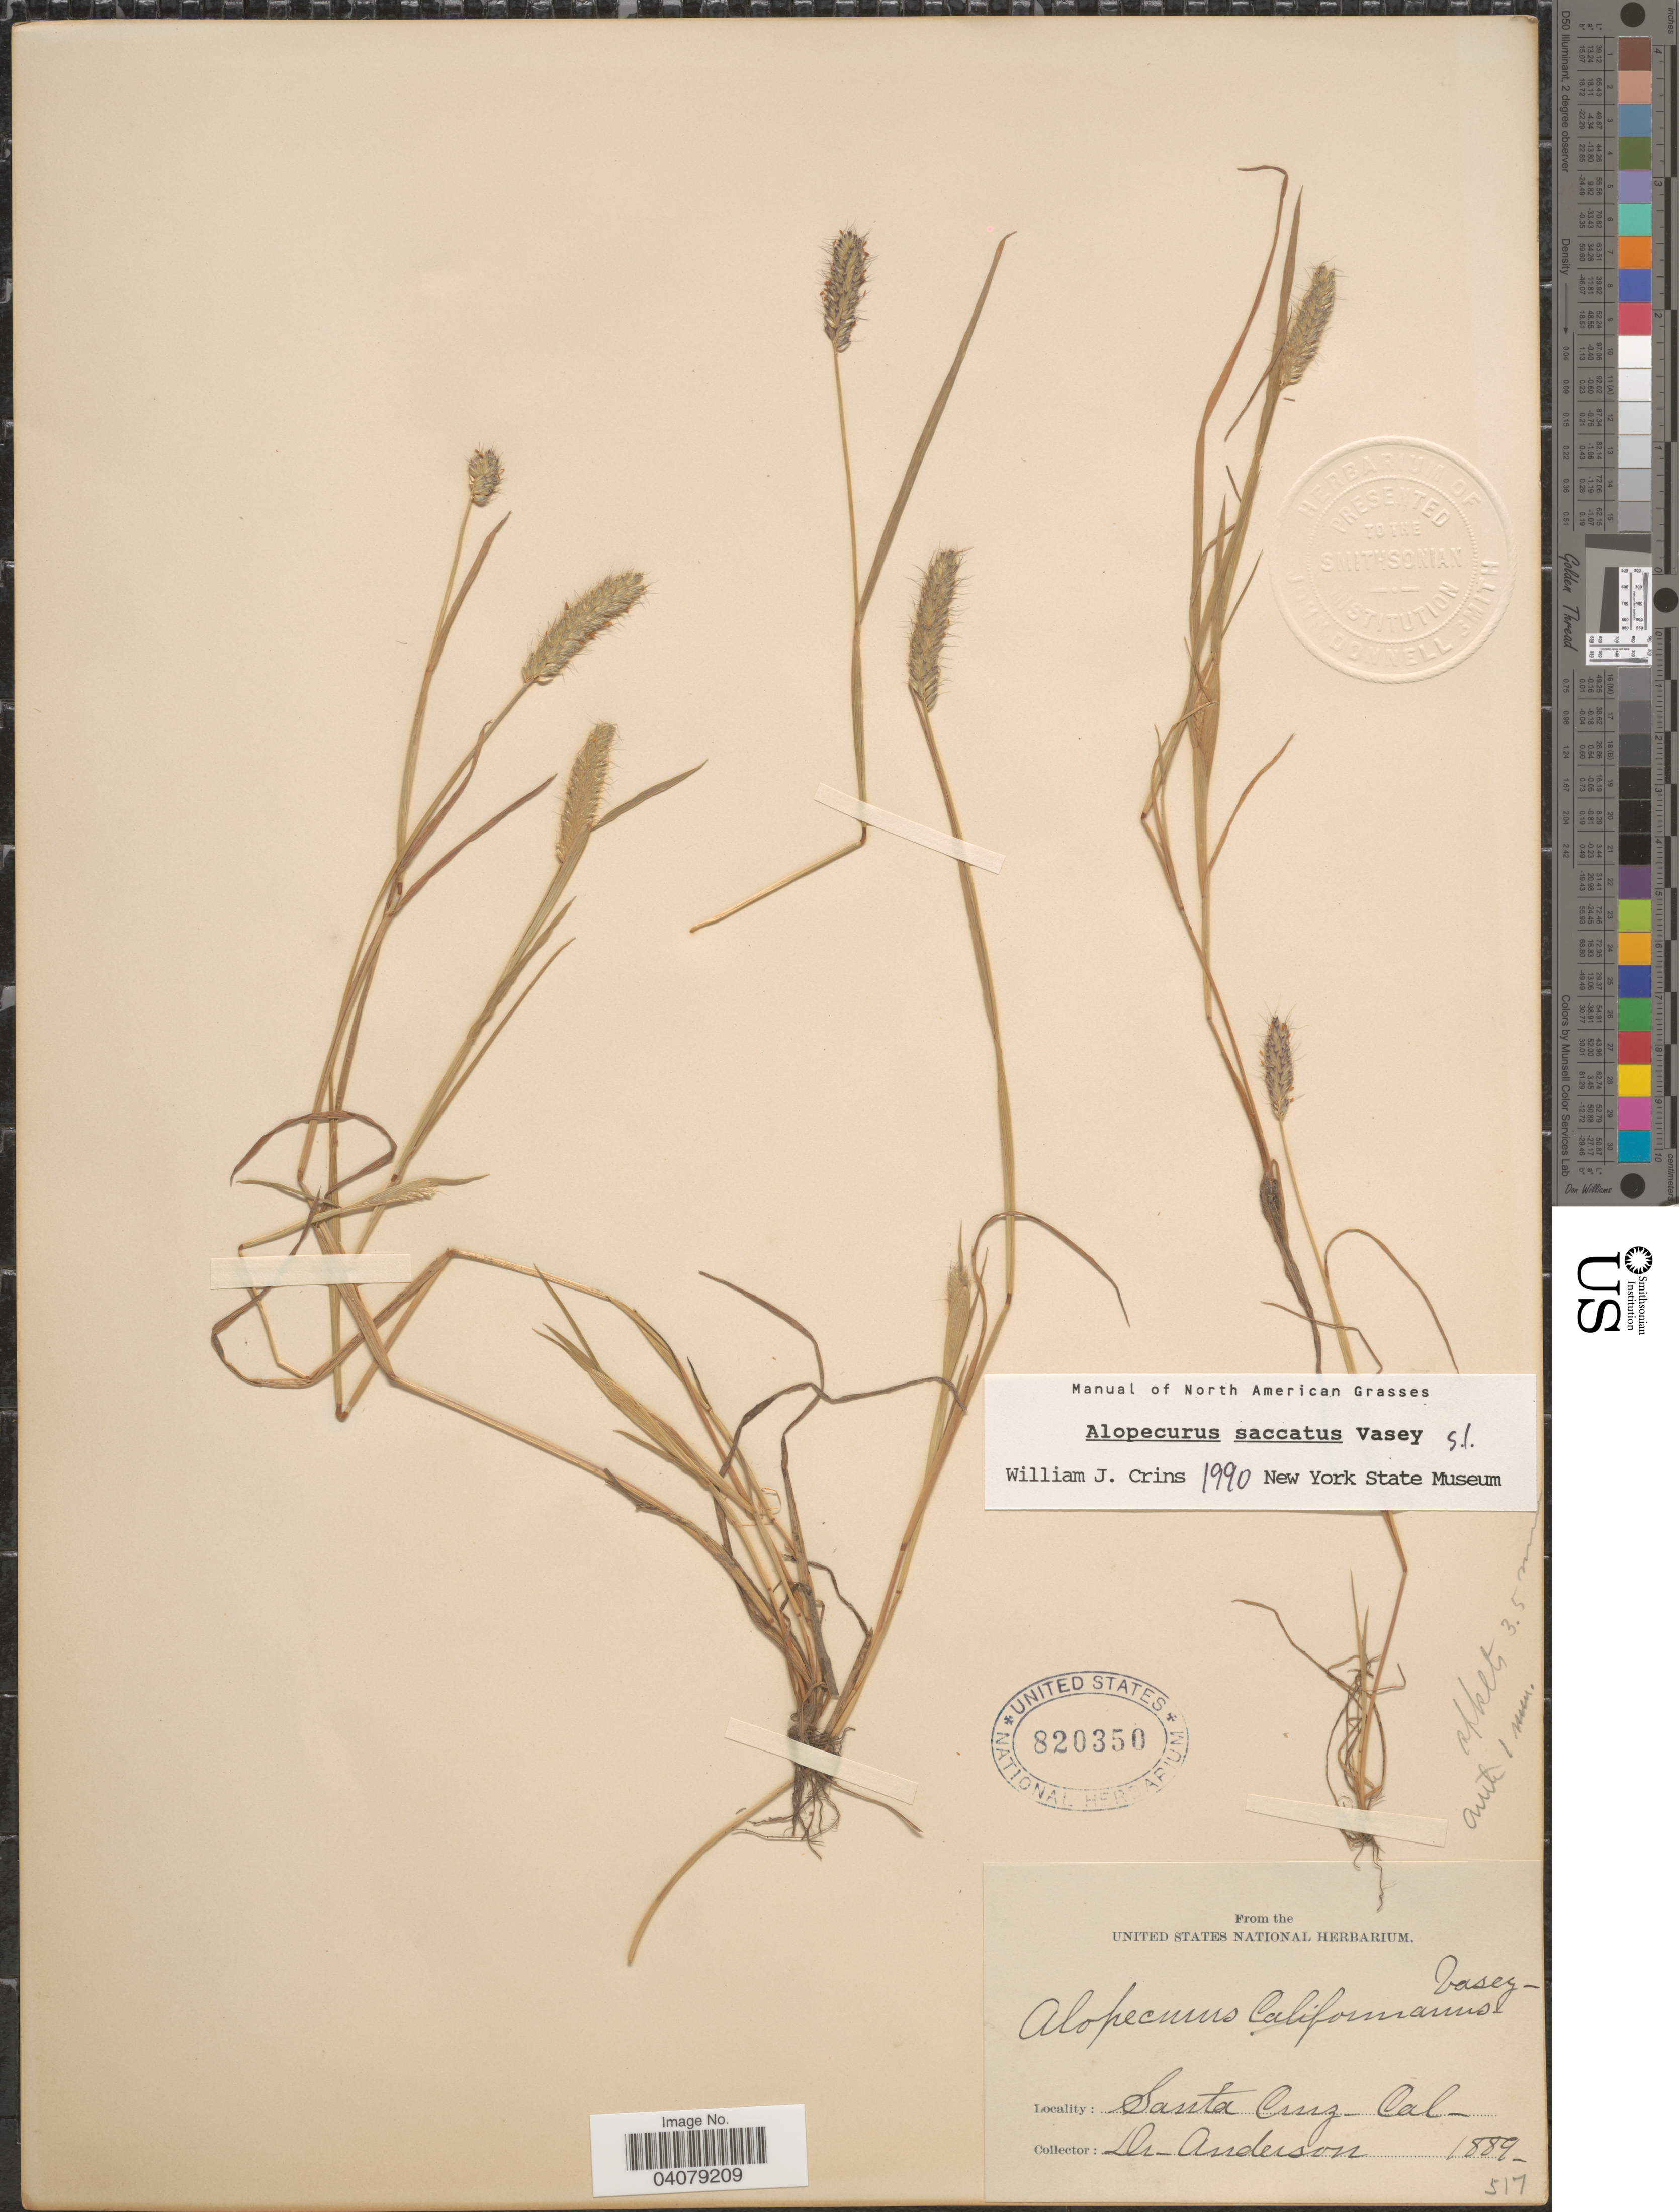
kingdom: Plantae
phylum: Tracheophyta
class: Liliopsida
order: Poales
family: Poaceae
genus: Alopecurus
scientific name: Alopecurus saccatus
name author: Vasey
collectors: -. Anderson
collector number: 517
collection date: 1889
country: United States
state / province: California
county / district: Santa Cruz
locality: Santa Cruz.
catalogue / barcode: US 820350